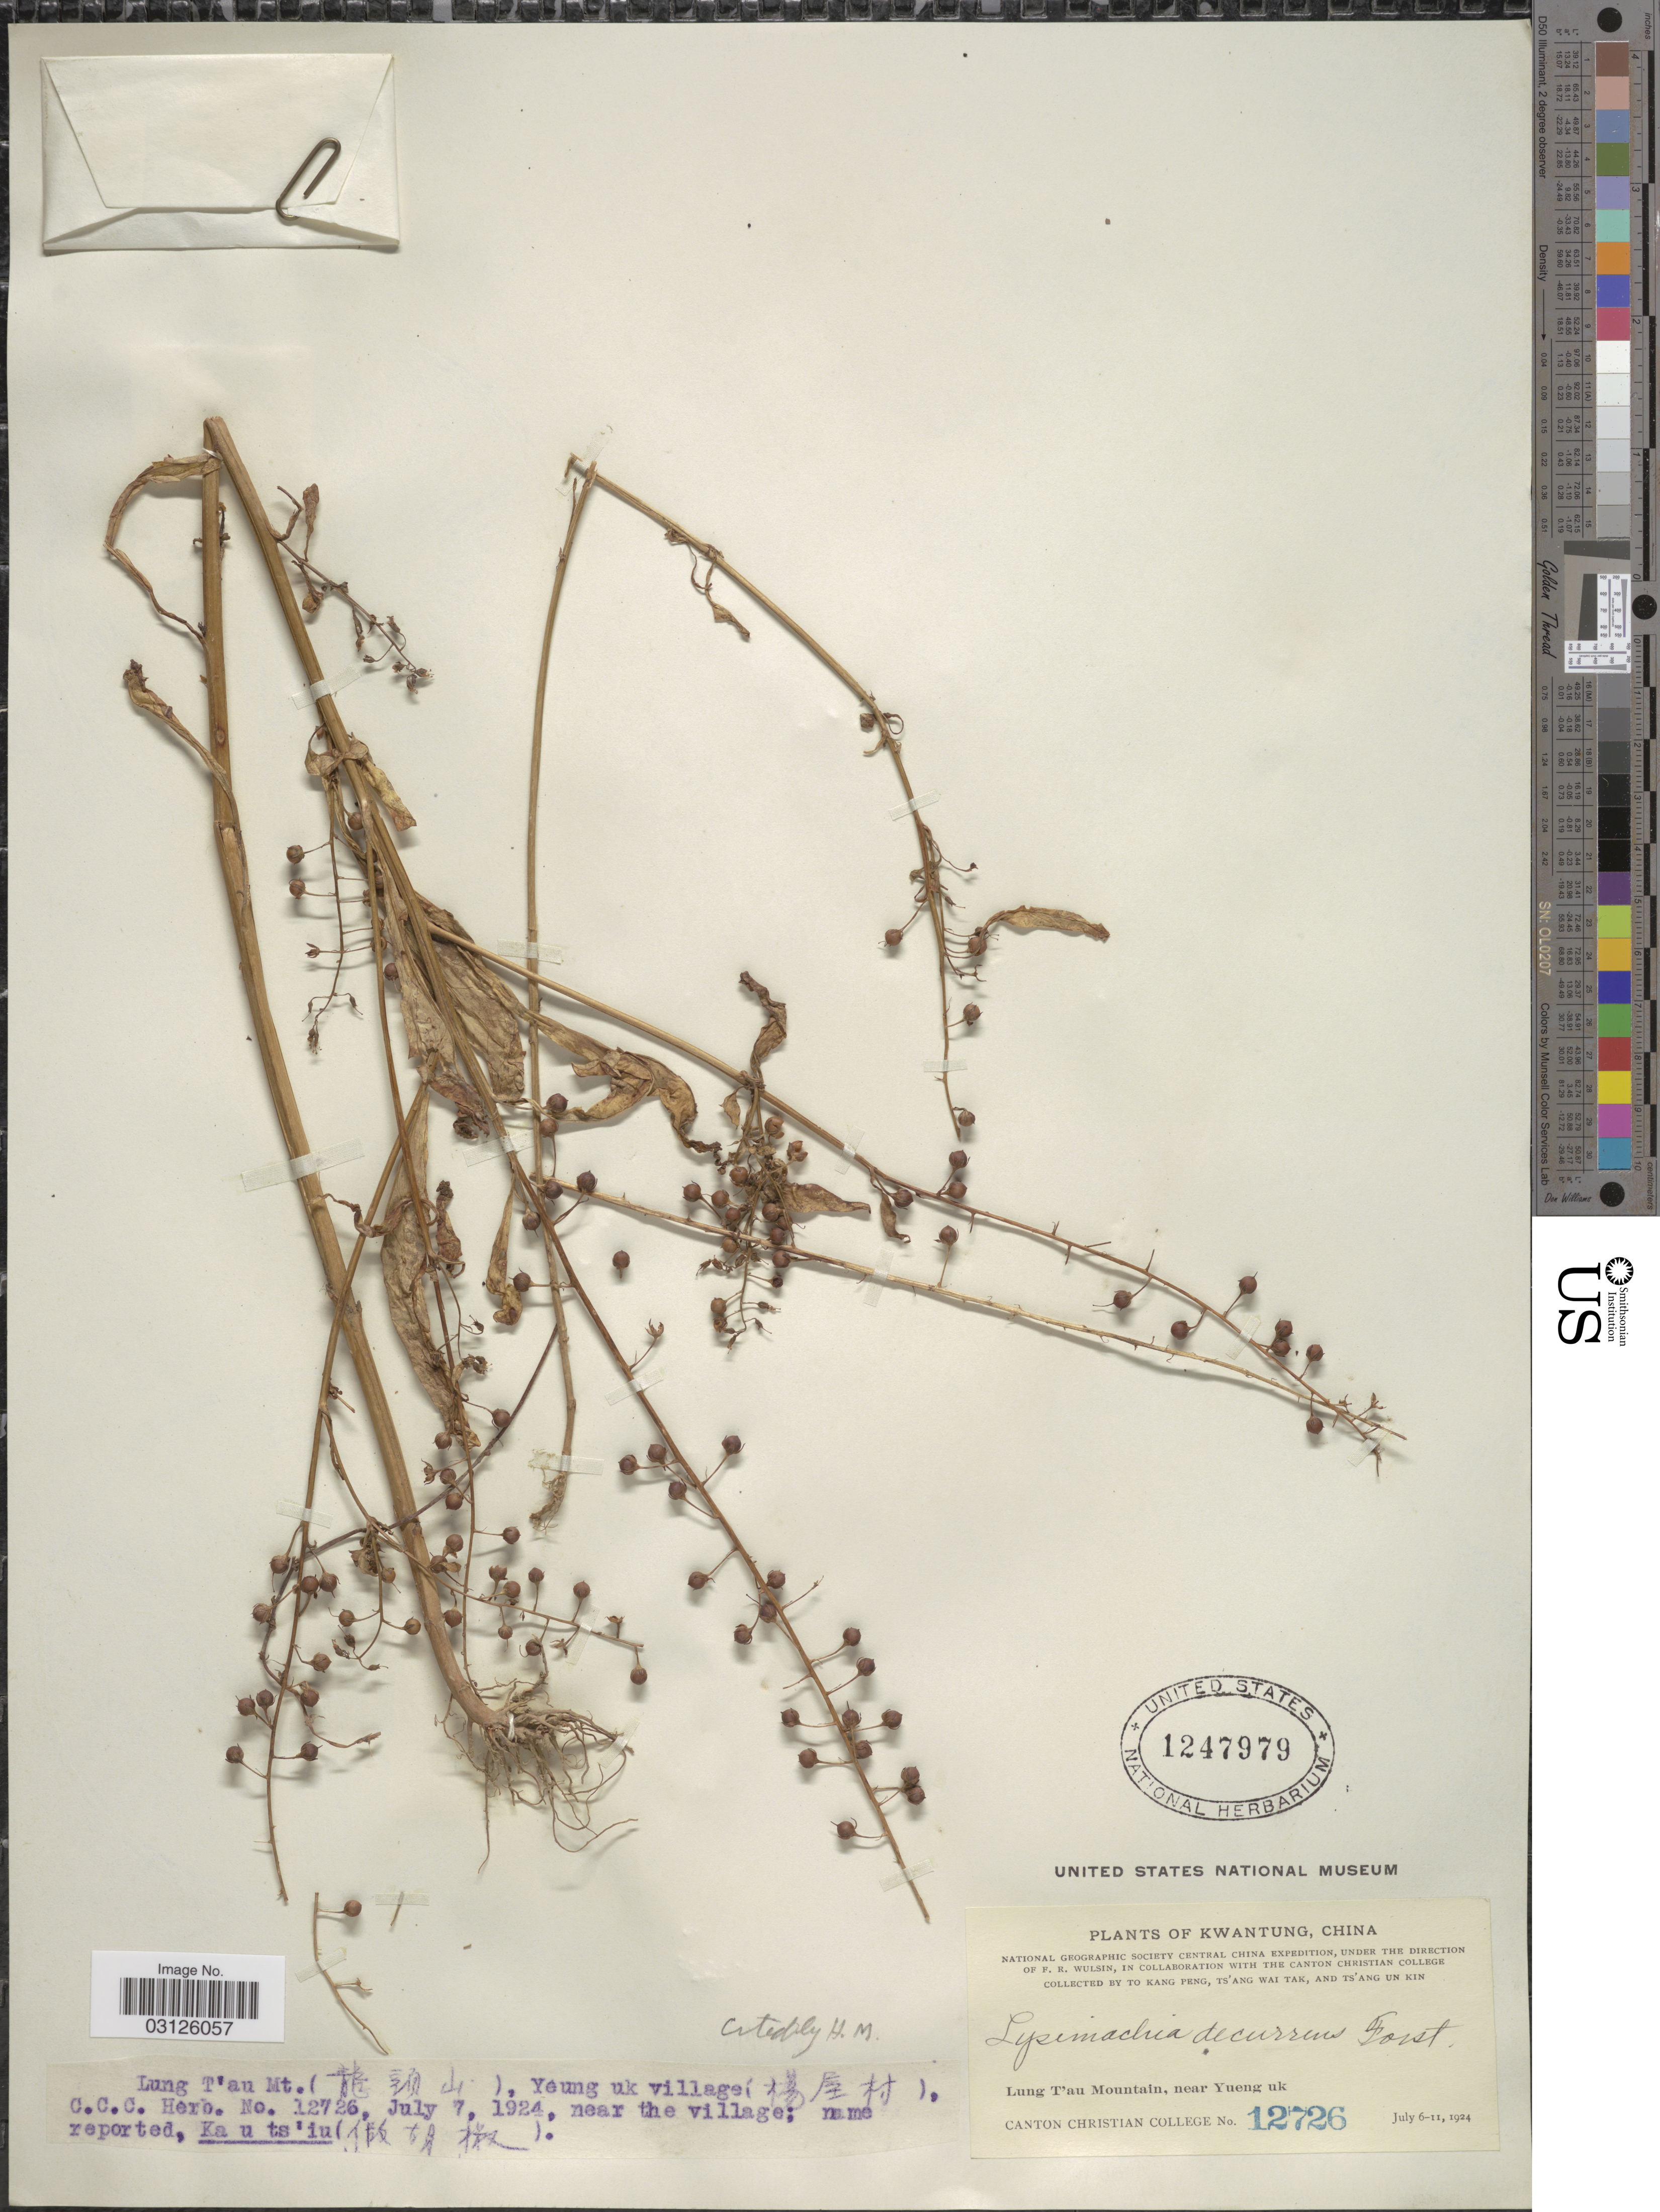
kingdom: Plantae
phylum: Tracheophyta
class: Magnoliopsida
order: Ericales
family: Primulaceae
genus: Lysimachia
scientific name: Lysimachia acroadenia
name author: Maxim.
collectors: Canton Christian College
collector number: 12726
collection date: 1924-07-07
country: China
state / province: Guangdong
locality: Kwangtung. Lung T'au Mountain, near Yueng uk.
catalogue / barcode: US 1247979